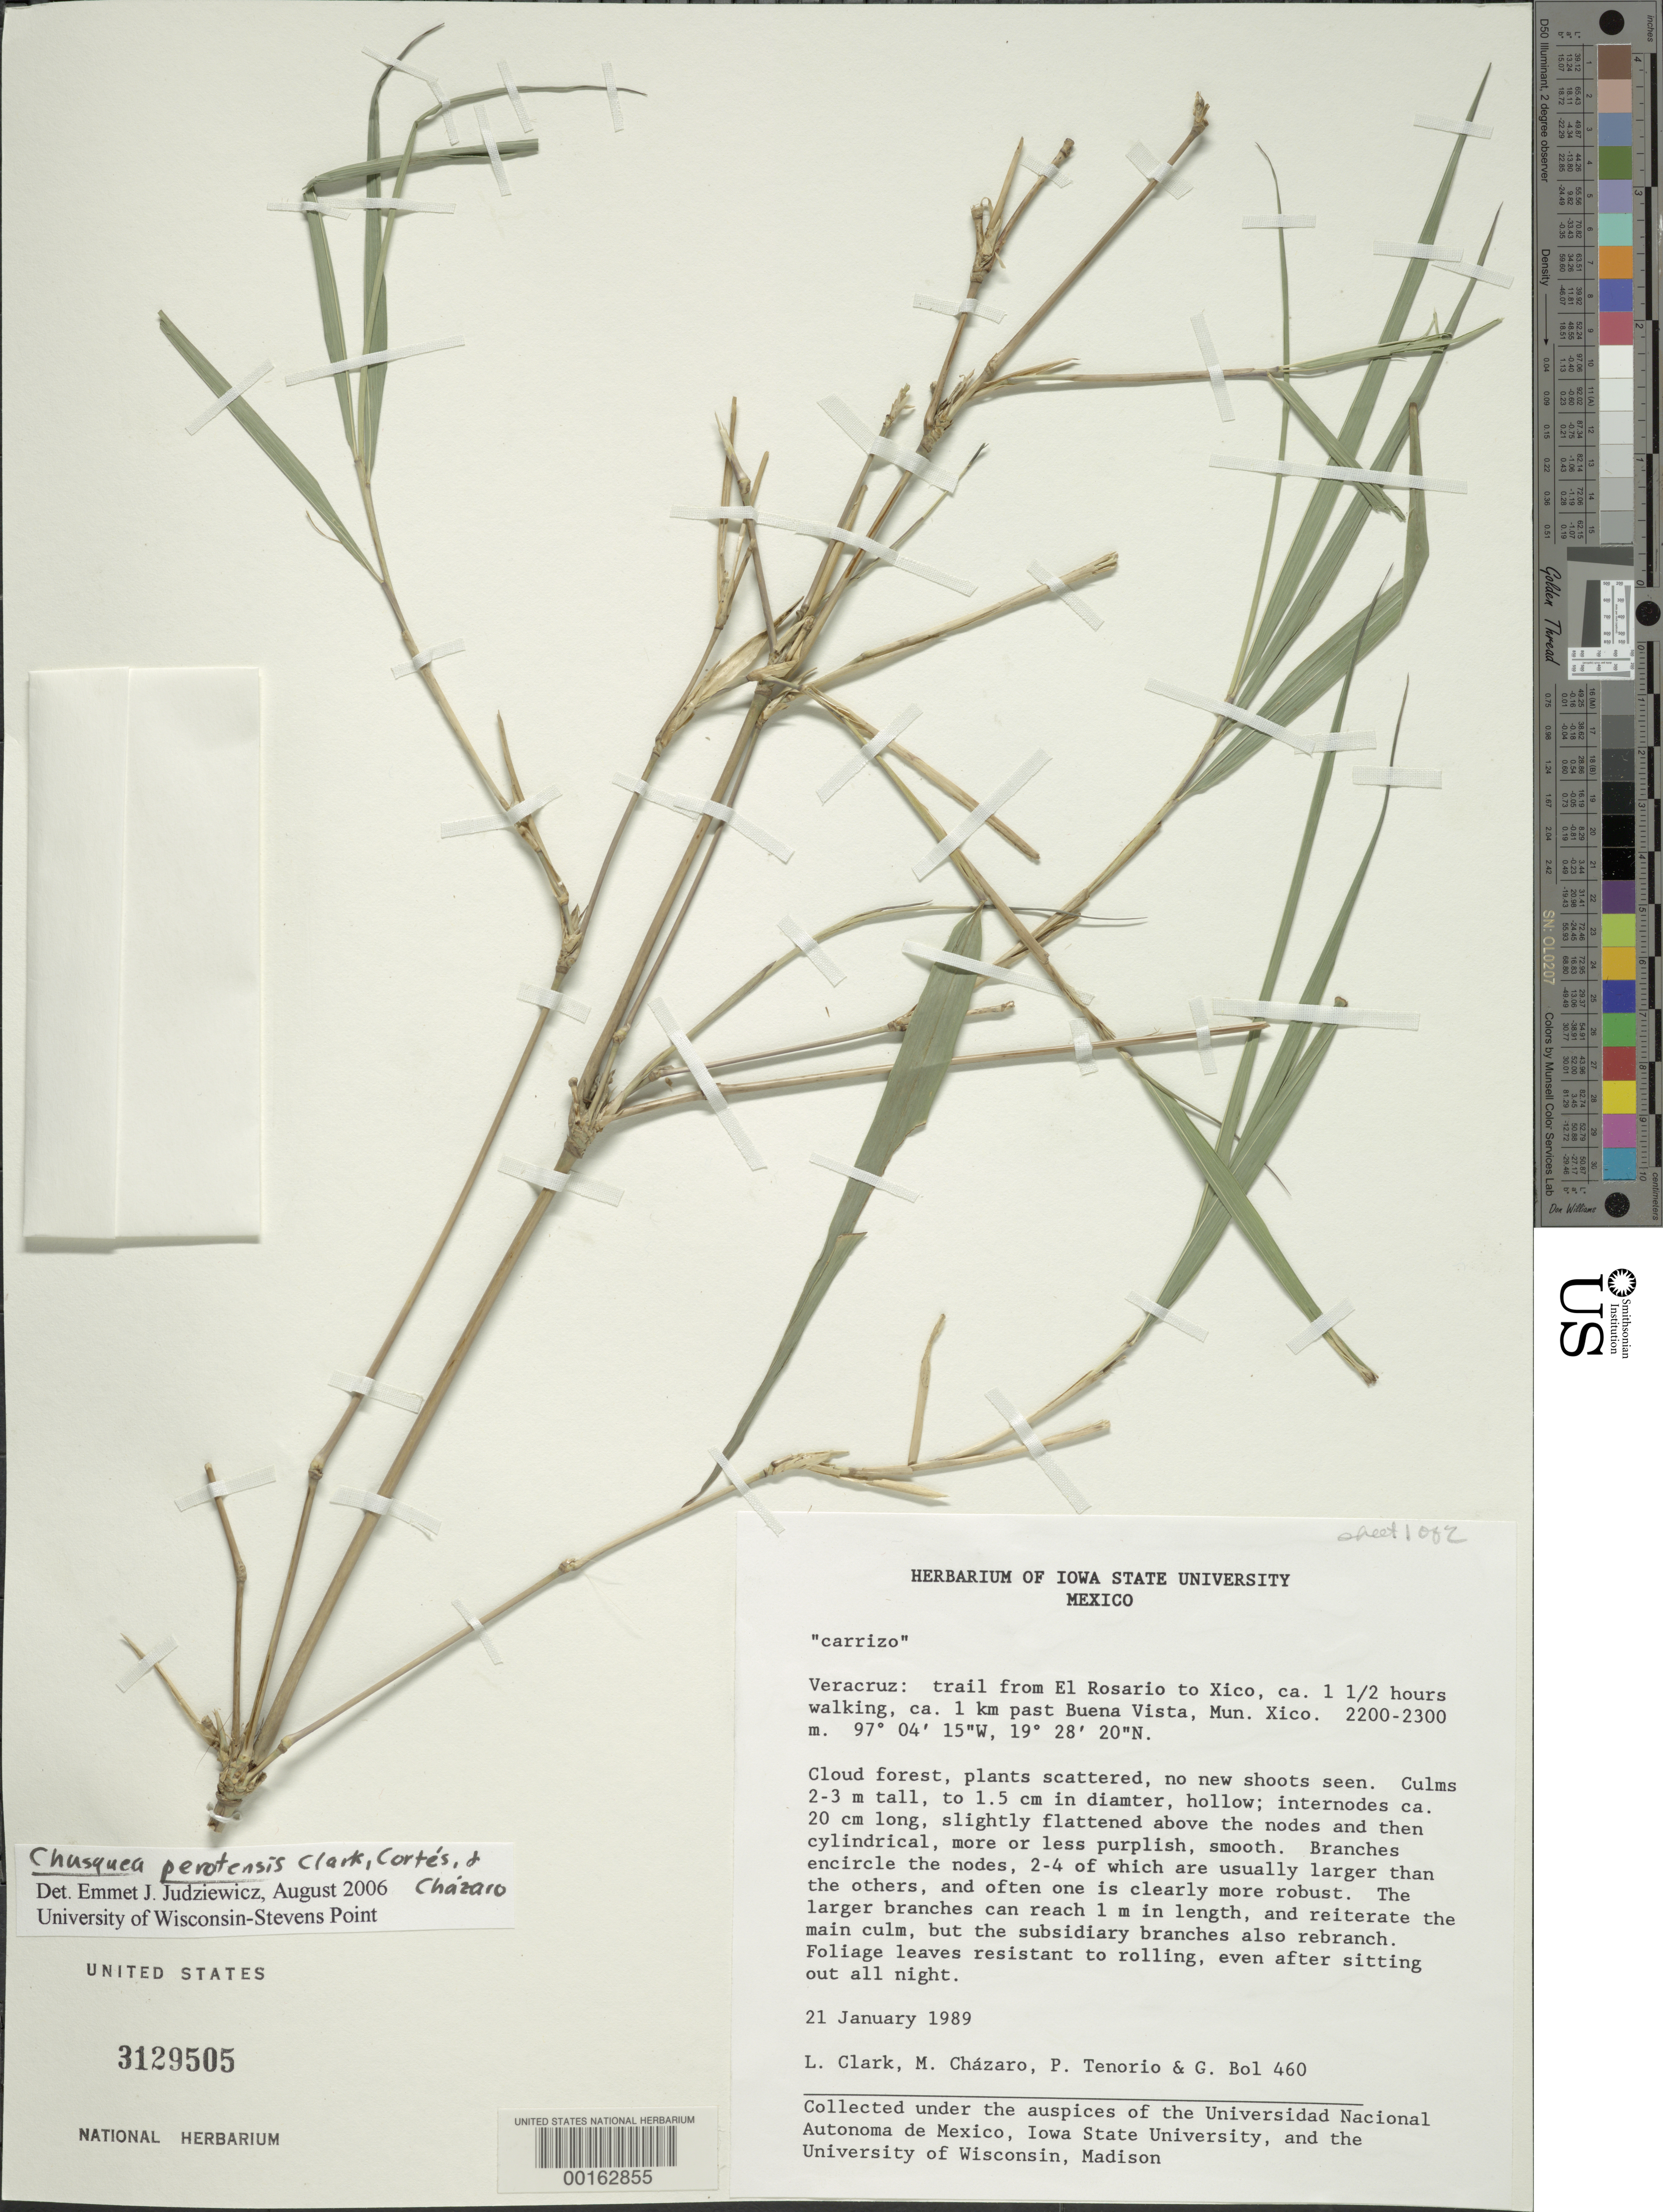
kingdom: Plantae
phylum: Tracheophyta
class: Liliopsida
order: Poales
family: Poaceae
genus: Chusquea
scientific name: Chusquea perotensis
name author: L.G. Clark et al.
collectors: L. G. Clark, M. de J. Cházaro Basáñoez, P. Tenorio L. & G. Bol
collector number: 460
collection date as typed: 21 Jan 1989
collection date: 1989-01-21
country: Mexico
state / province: Veracruz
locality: Trail from El Rosario to Xico, 1 km past Buena Vista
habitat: Cloud forest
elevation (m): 2200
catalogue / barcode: US 3129505